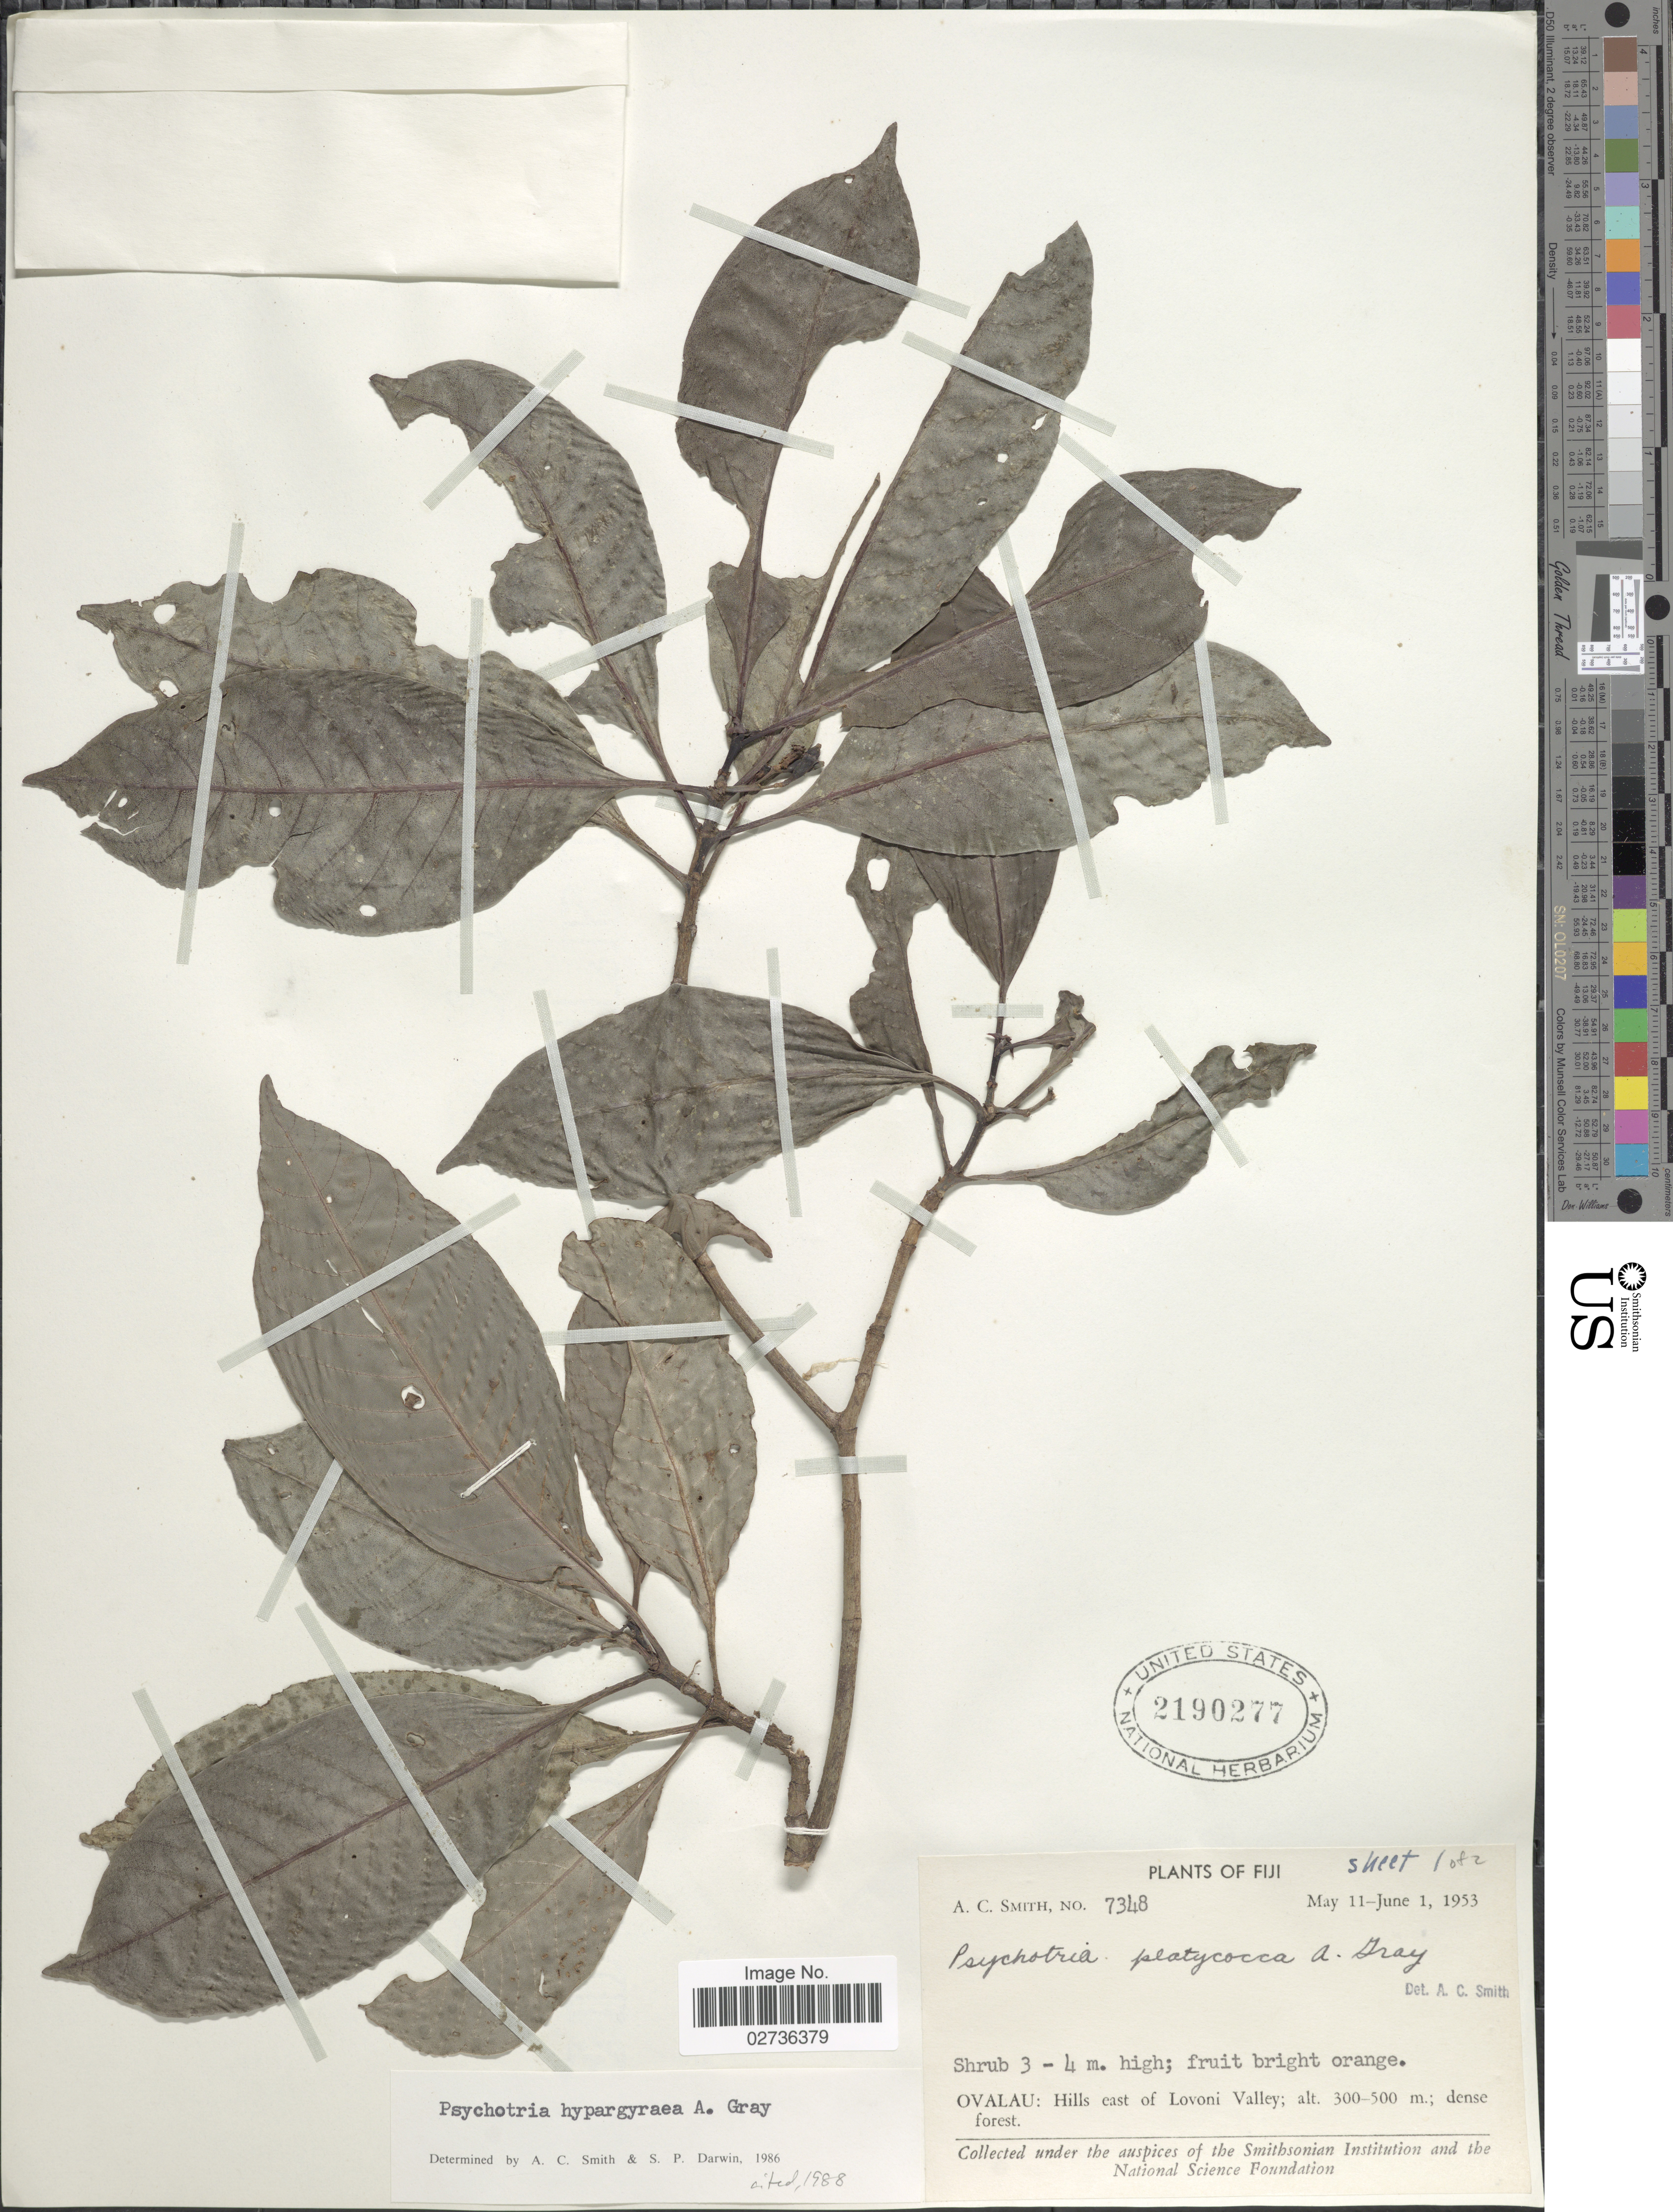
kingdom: Plantae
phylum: Tracheophyta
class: Magnoliopsida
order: Gentianales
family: Rubiaceae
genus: Psychotria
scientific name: Psychotria hypargyraea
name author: A. Gray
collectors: A. C. Smith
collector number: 7348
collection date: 1953-05-11/1953-06-01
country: Fiji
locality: Ovalau: Hills east of Lovoni Valley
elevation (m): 300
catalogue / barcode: US 2190277